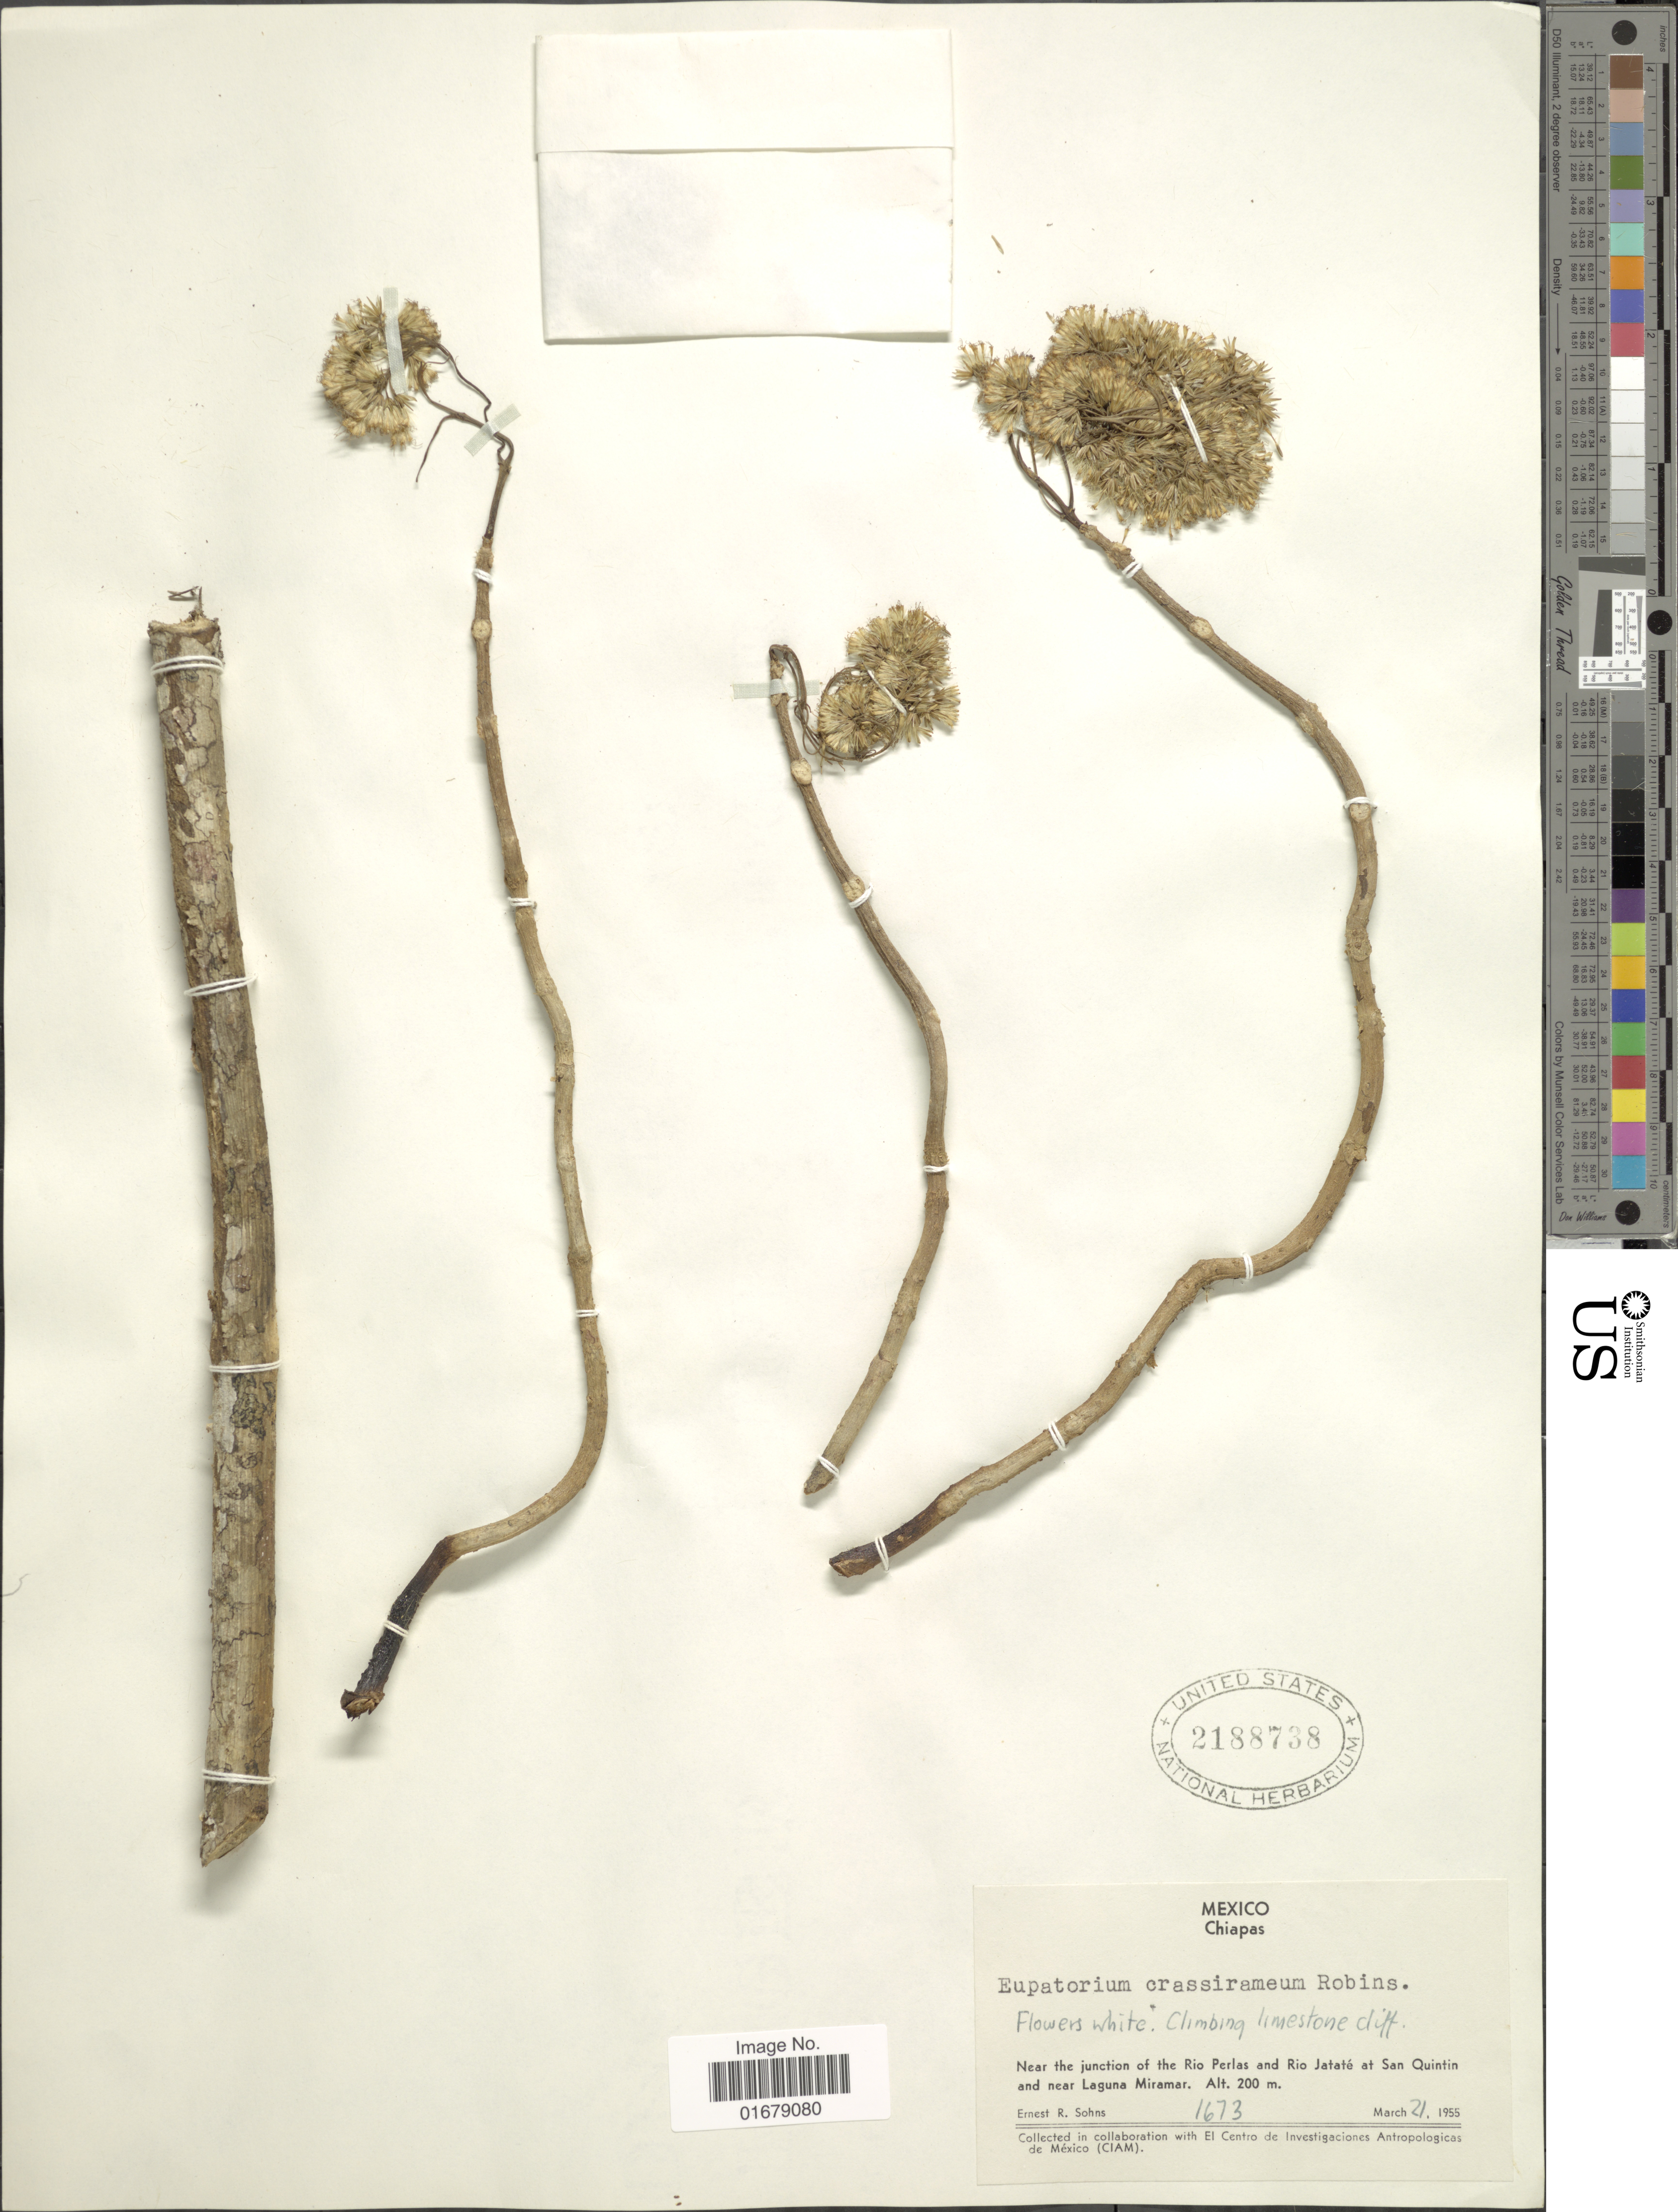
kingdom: Plantae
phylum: Tracheophyta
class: Magnoliopsida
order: Asterales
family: Asteraceae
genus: Pachythamnus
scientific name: Pachythamnus crassirameus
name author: (B.L. Rob.) R.M. King & H. Rob.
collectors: E. R. Sohns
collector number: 1673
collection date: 1955-03-21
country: Mexico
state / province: Chiapas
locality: Mexico. Chiapas. Near the junction of the Rio Perlas and Rio Jatate at San Quintin and near Laguna Miramar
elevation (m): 200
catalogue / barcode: US 2188738